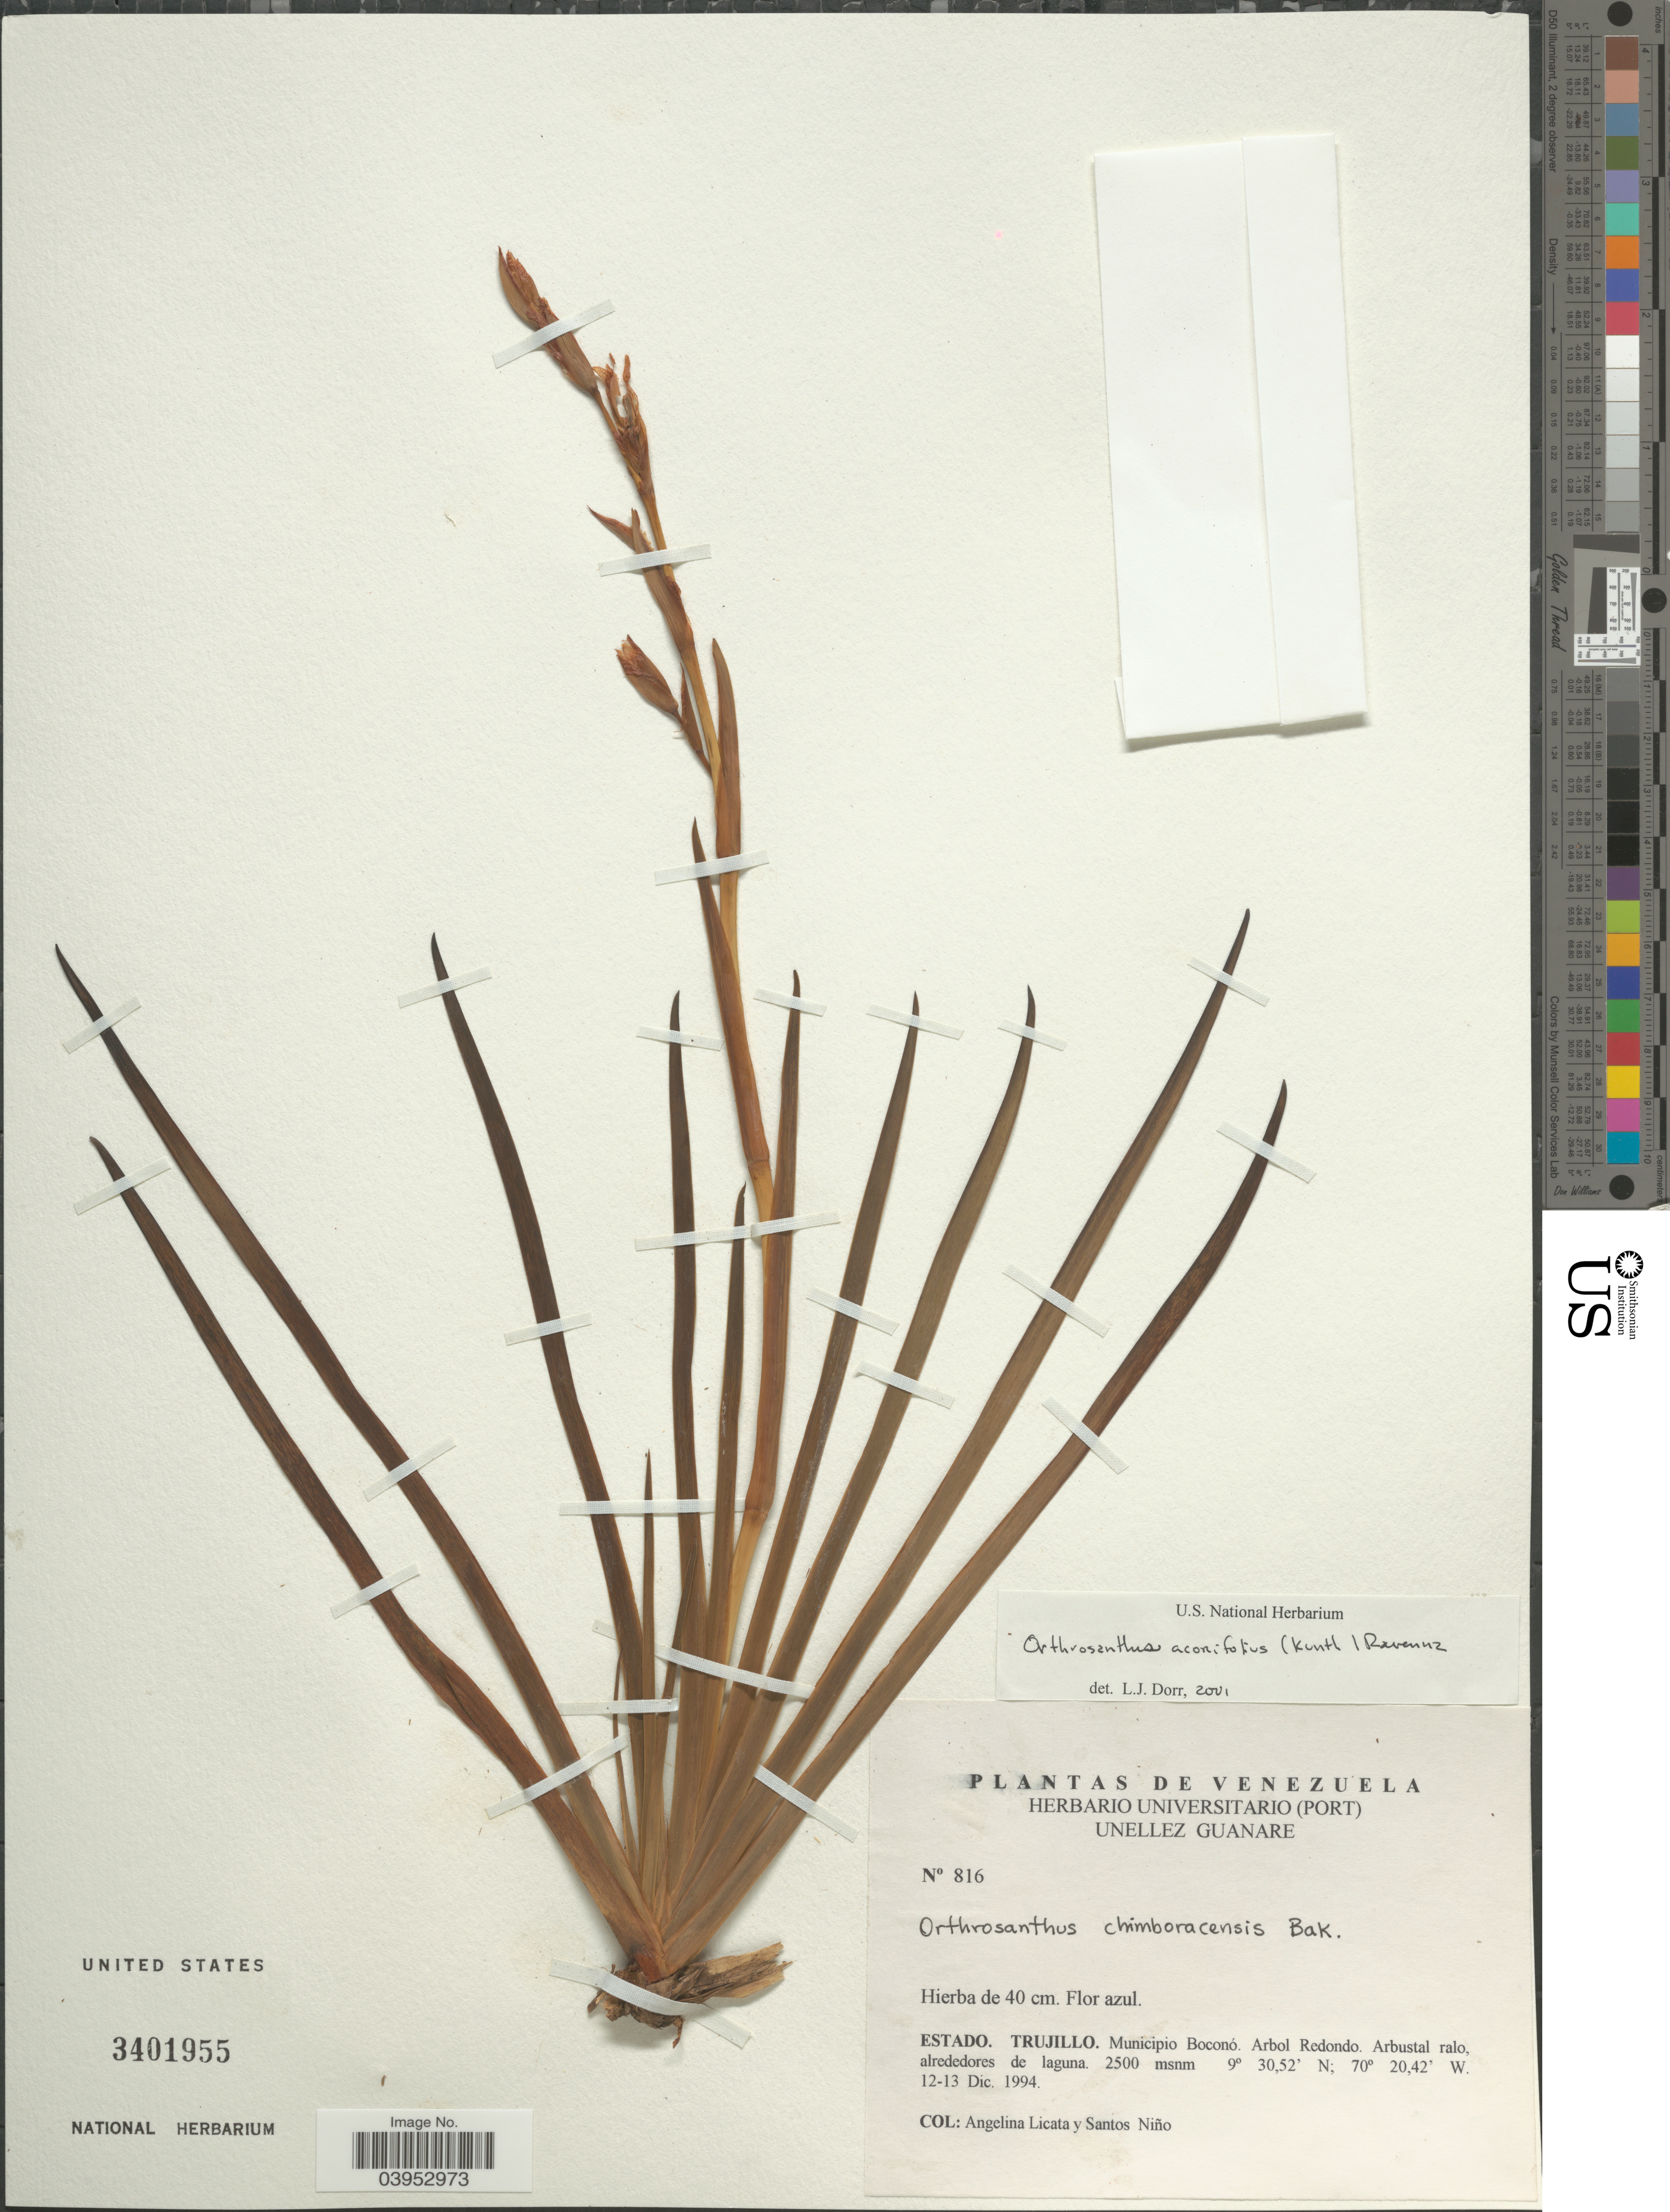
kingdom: Plantae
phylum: Tracheophyta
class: Liliopsida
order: Asparagales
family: Iridaceae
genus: Orthrosanthus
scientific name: Orthrosanthus acorifolius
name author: (Kunth) Ravenna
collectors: A. Licata & S. M. Niño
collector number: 816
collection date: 1994-12-12/1994-12-13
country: Venezuela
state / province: Trujillo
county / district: Boconó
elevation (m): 2500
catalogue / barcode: US 3401955